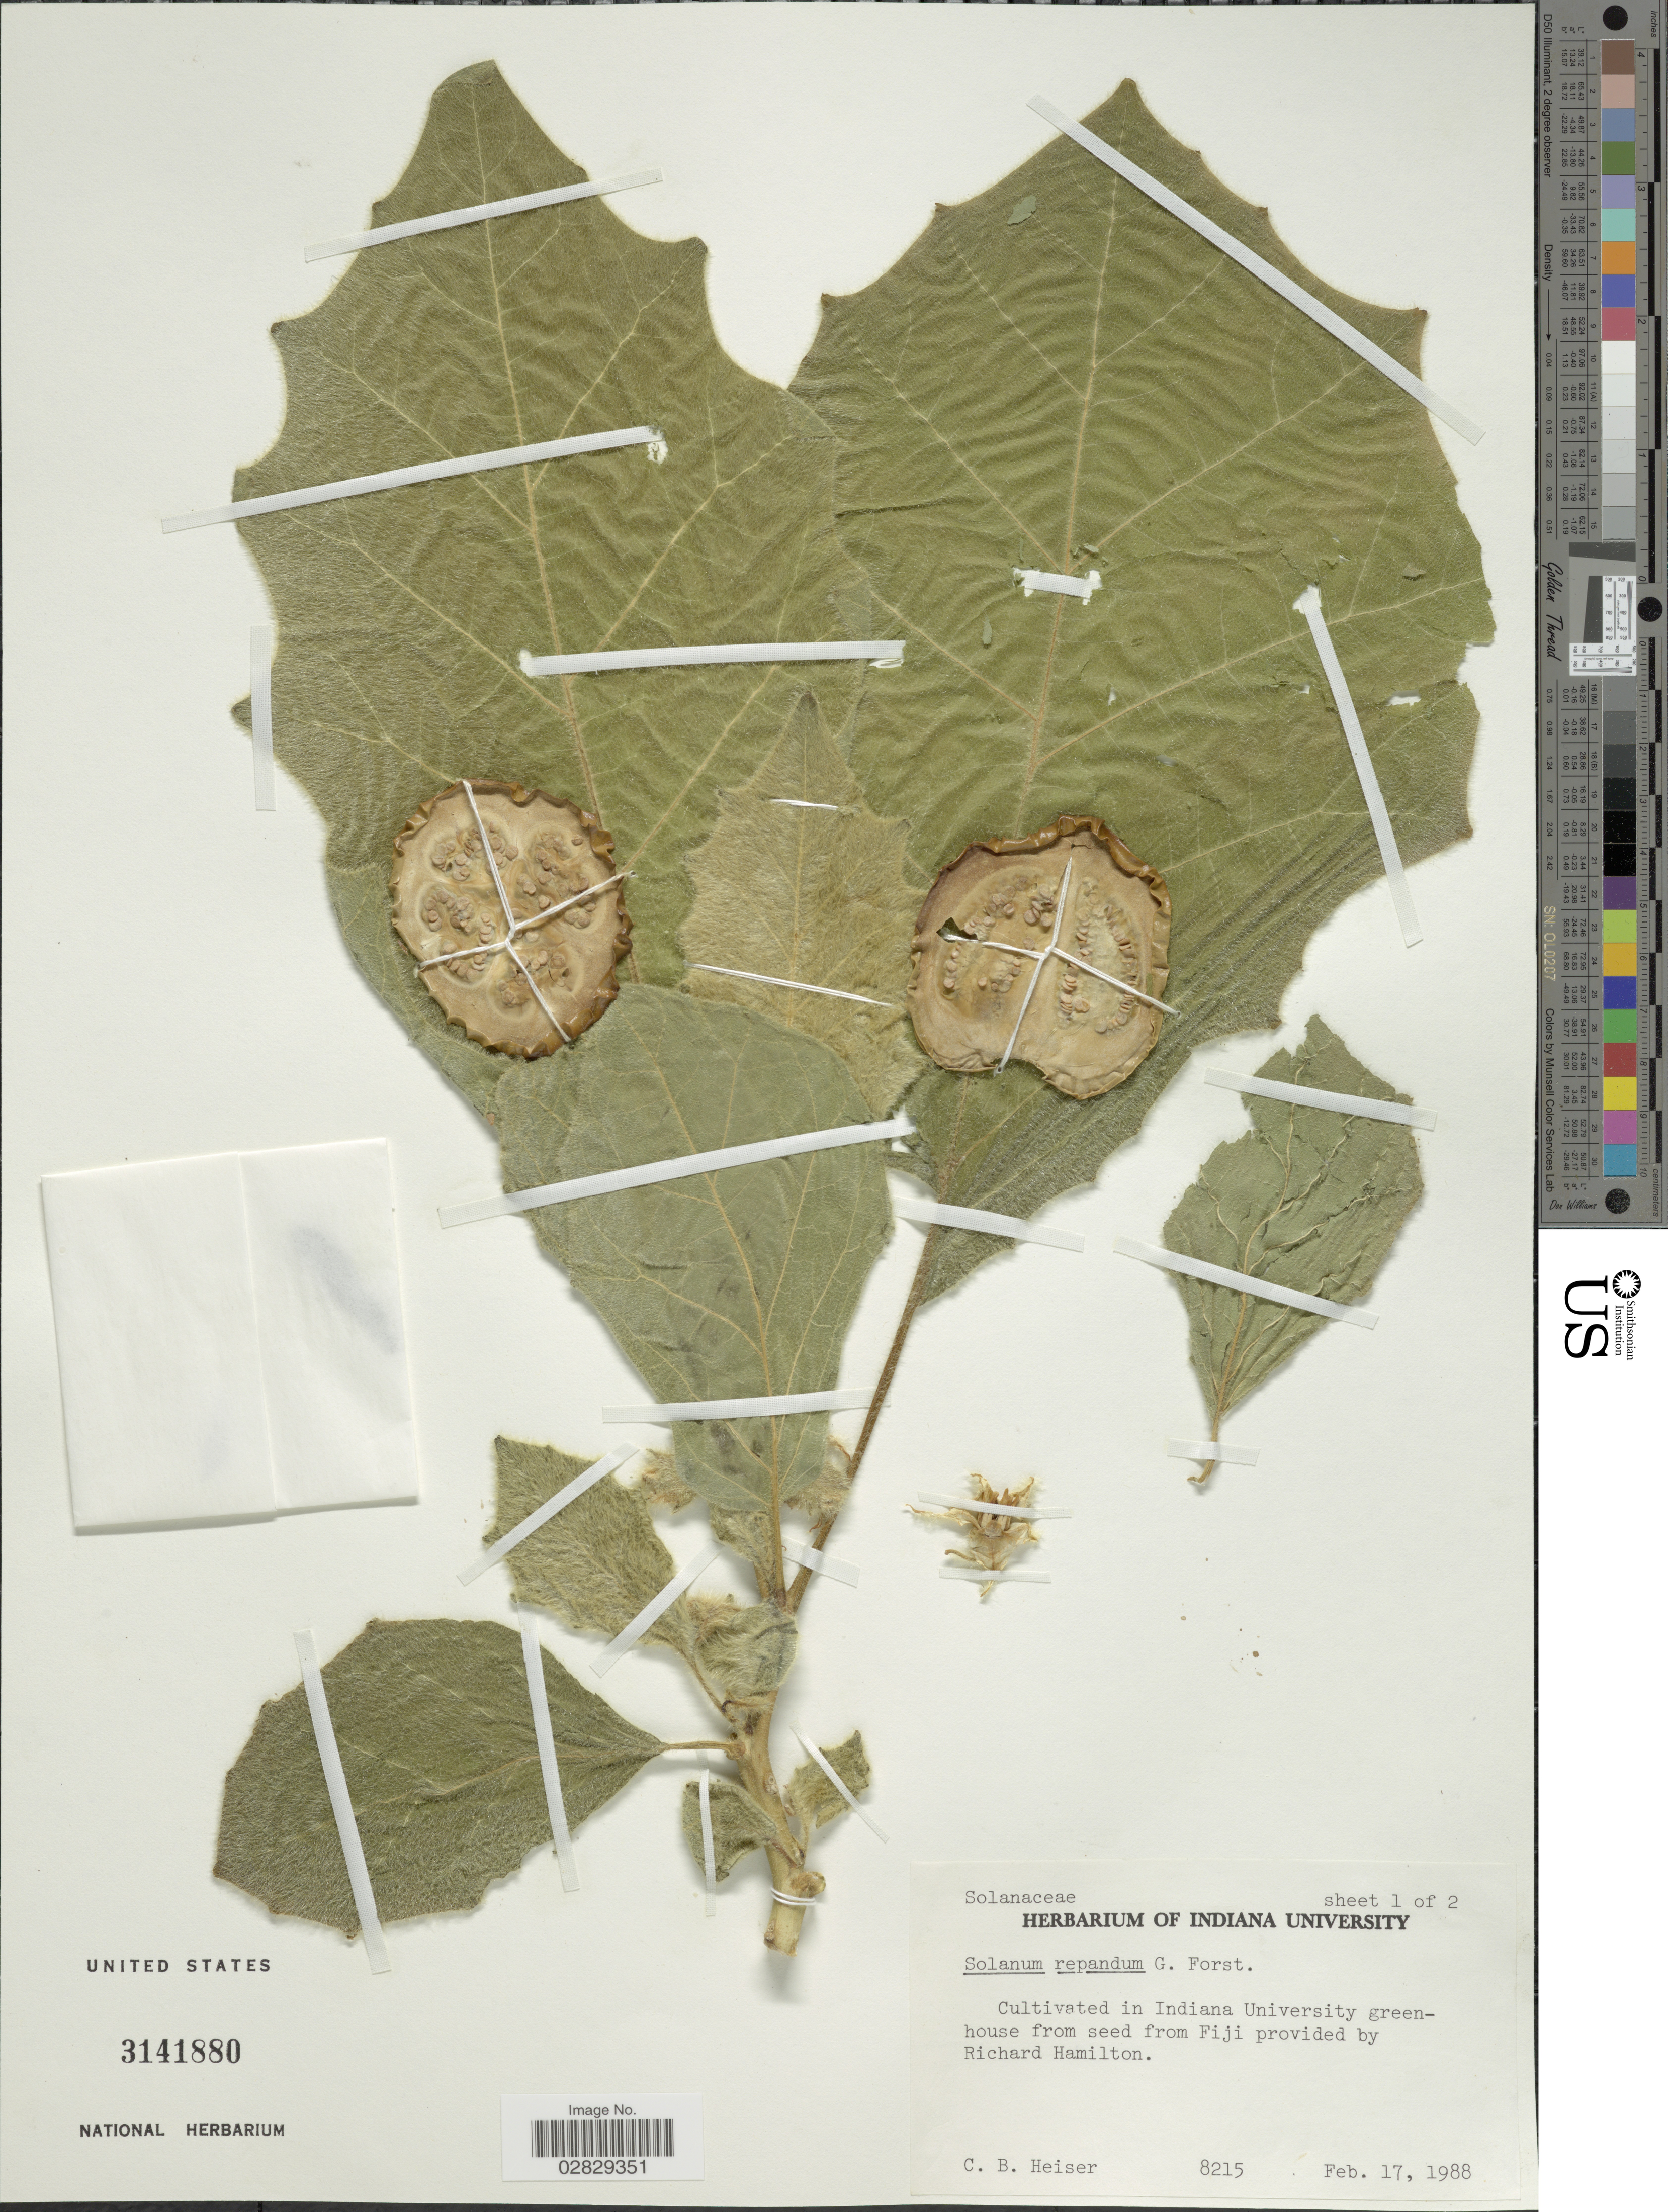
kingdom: Plantae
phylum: Tracheophyta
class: Magnoliopsida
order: Solanales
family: Solanaceae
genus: Solanum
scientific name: Solanum repandum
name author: G. Forst.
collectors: C. B. Heiser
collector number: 8215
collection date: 1988-02-17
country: United States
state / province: Indiana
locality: Cultivated in Indiana University greenhouse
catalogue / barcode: US 3141880